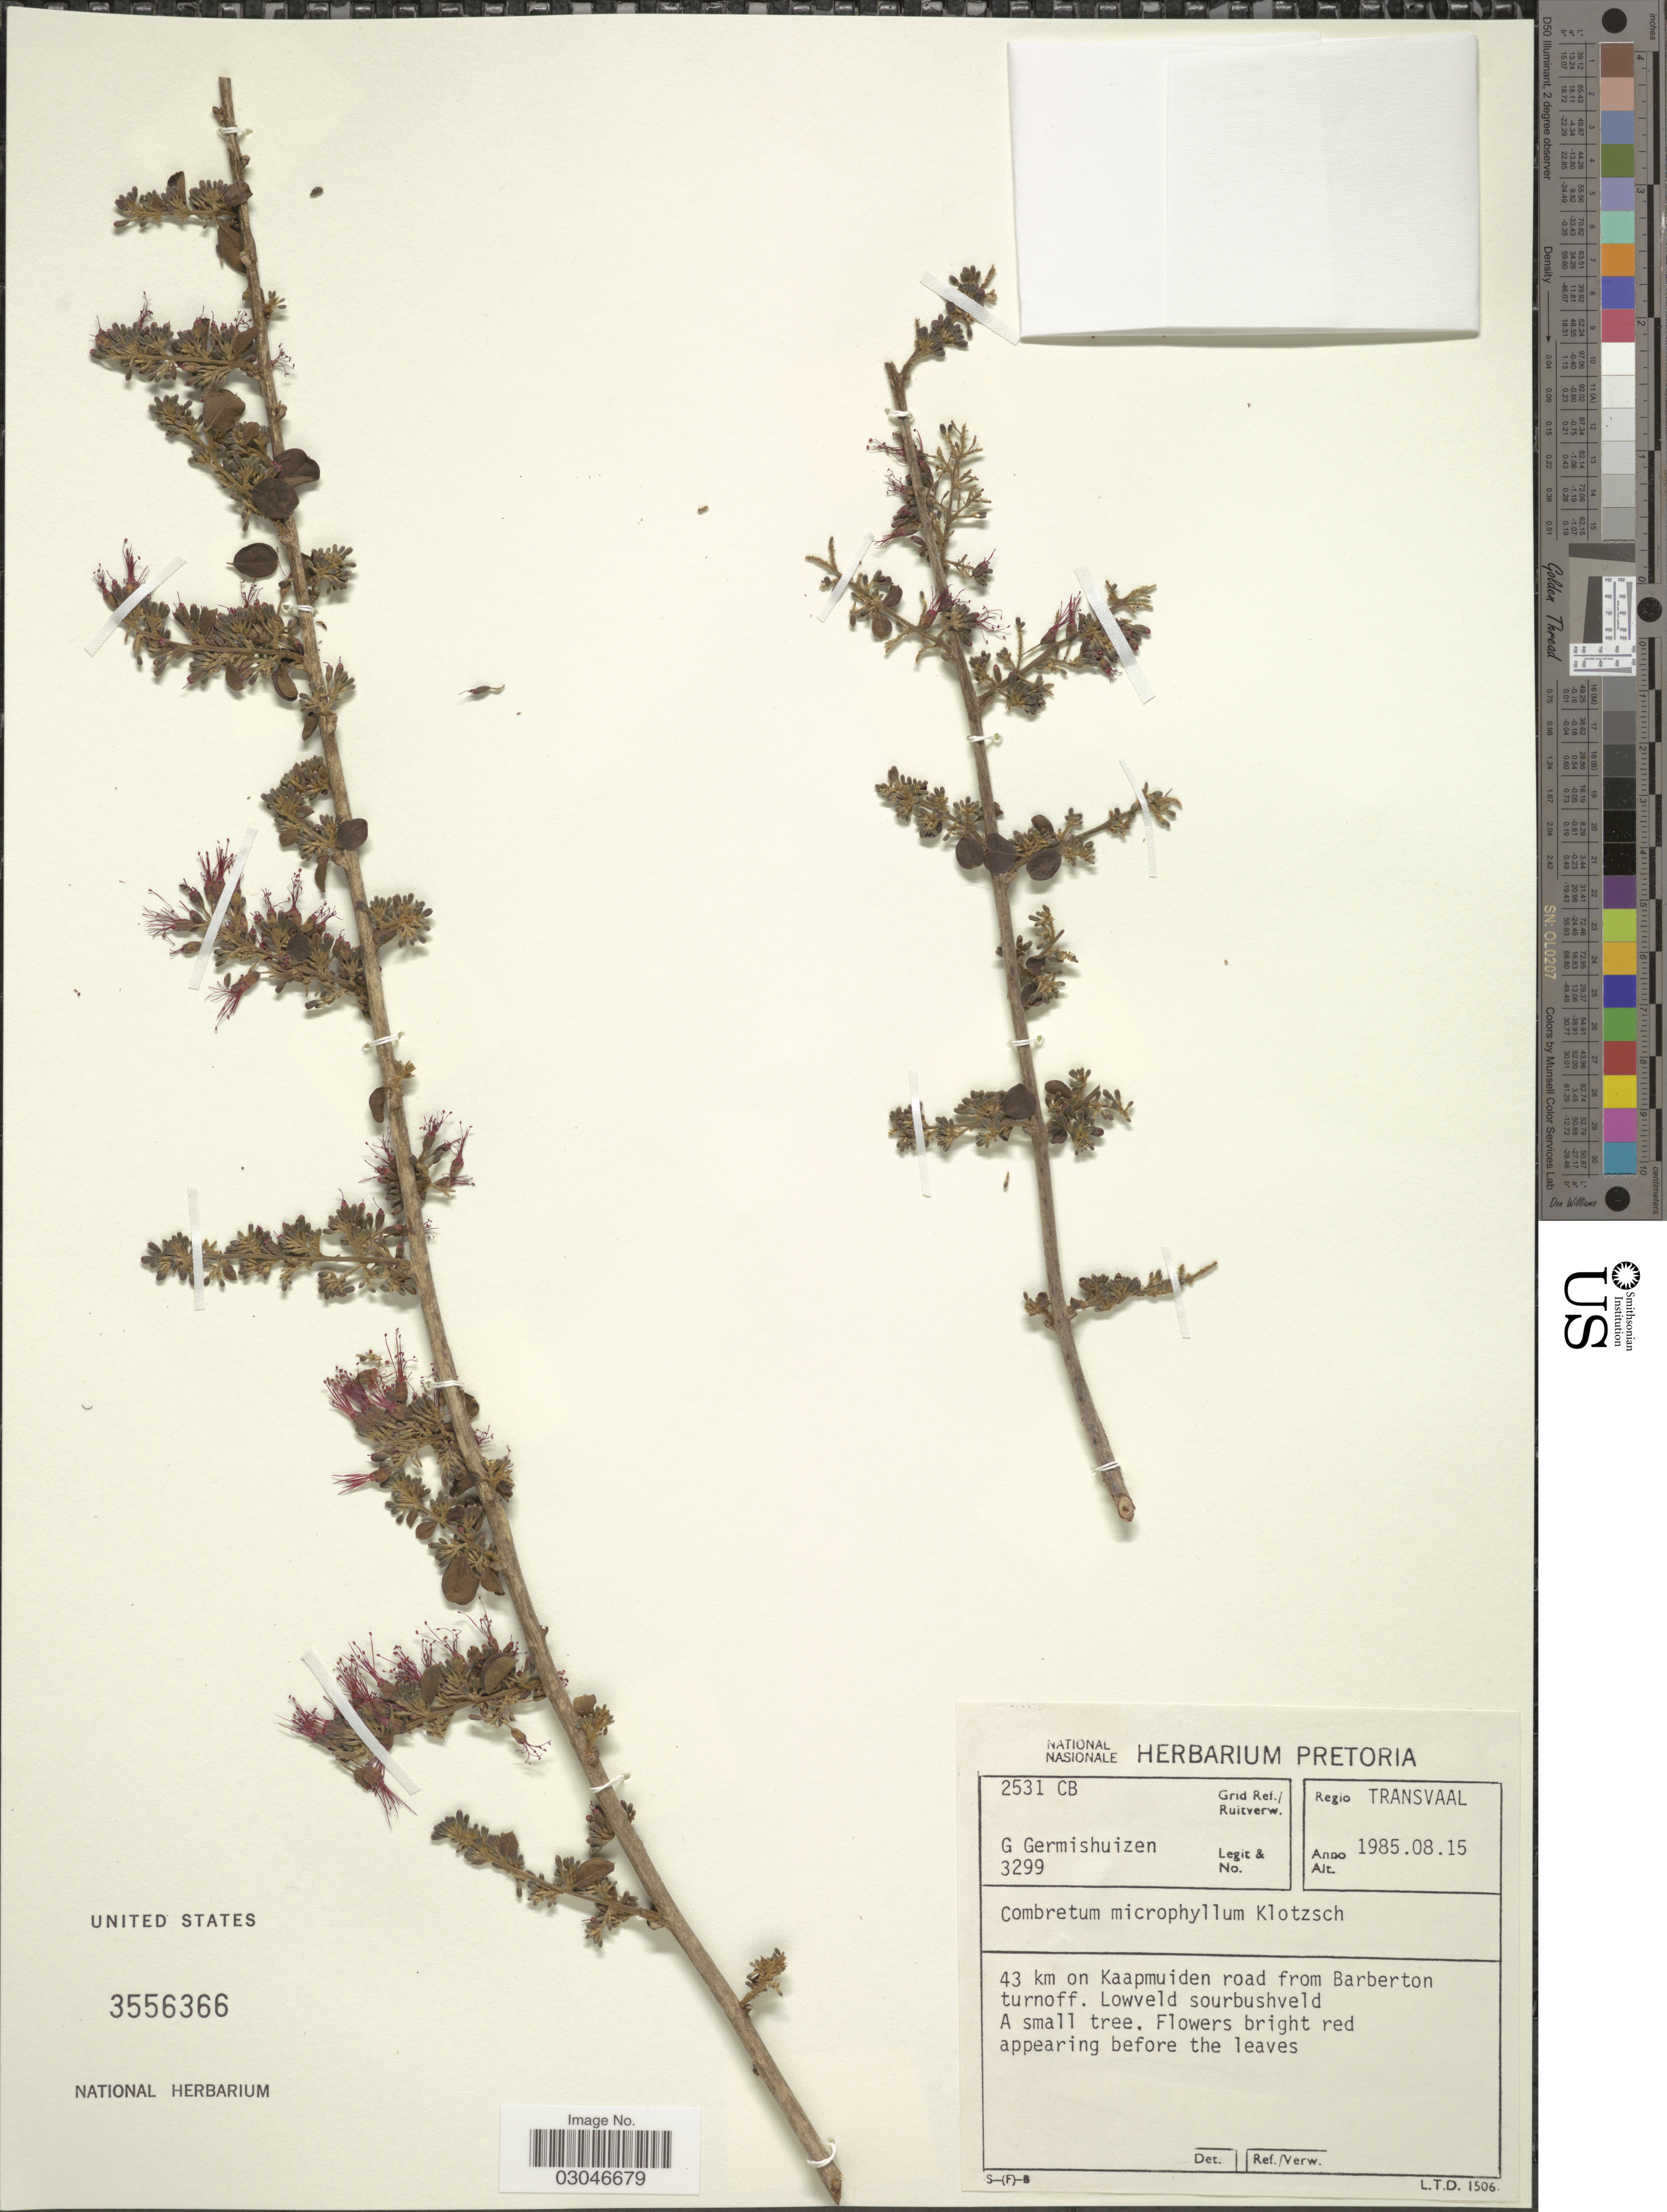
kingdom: Plantae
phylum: Tracheophyta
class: Magnoliopsida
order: Myrtales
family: Combretaceae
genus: Combretum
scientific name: Combretum microphyllum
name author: Klotzsch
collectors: G. Germishuizen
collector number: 3299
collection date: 1985-08-15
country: South Africa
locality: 2531 CB Grid Ref./ Ruitverw. Regio Transvaal. 43 km on Kaapmuiden road from Barberton turnoff.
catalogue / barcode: US 3556366